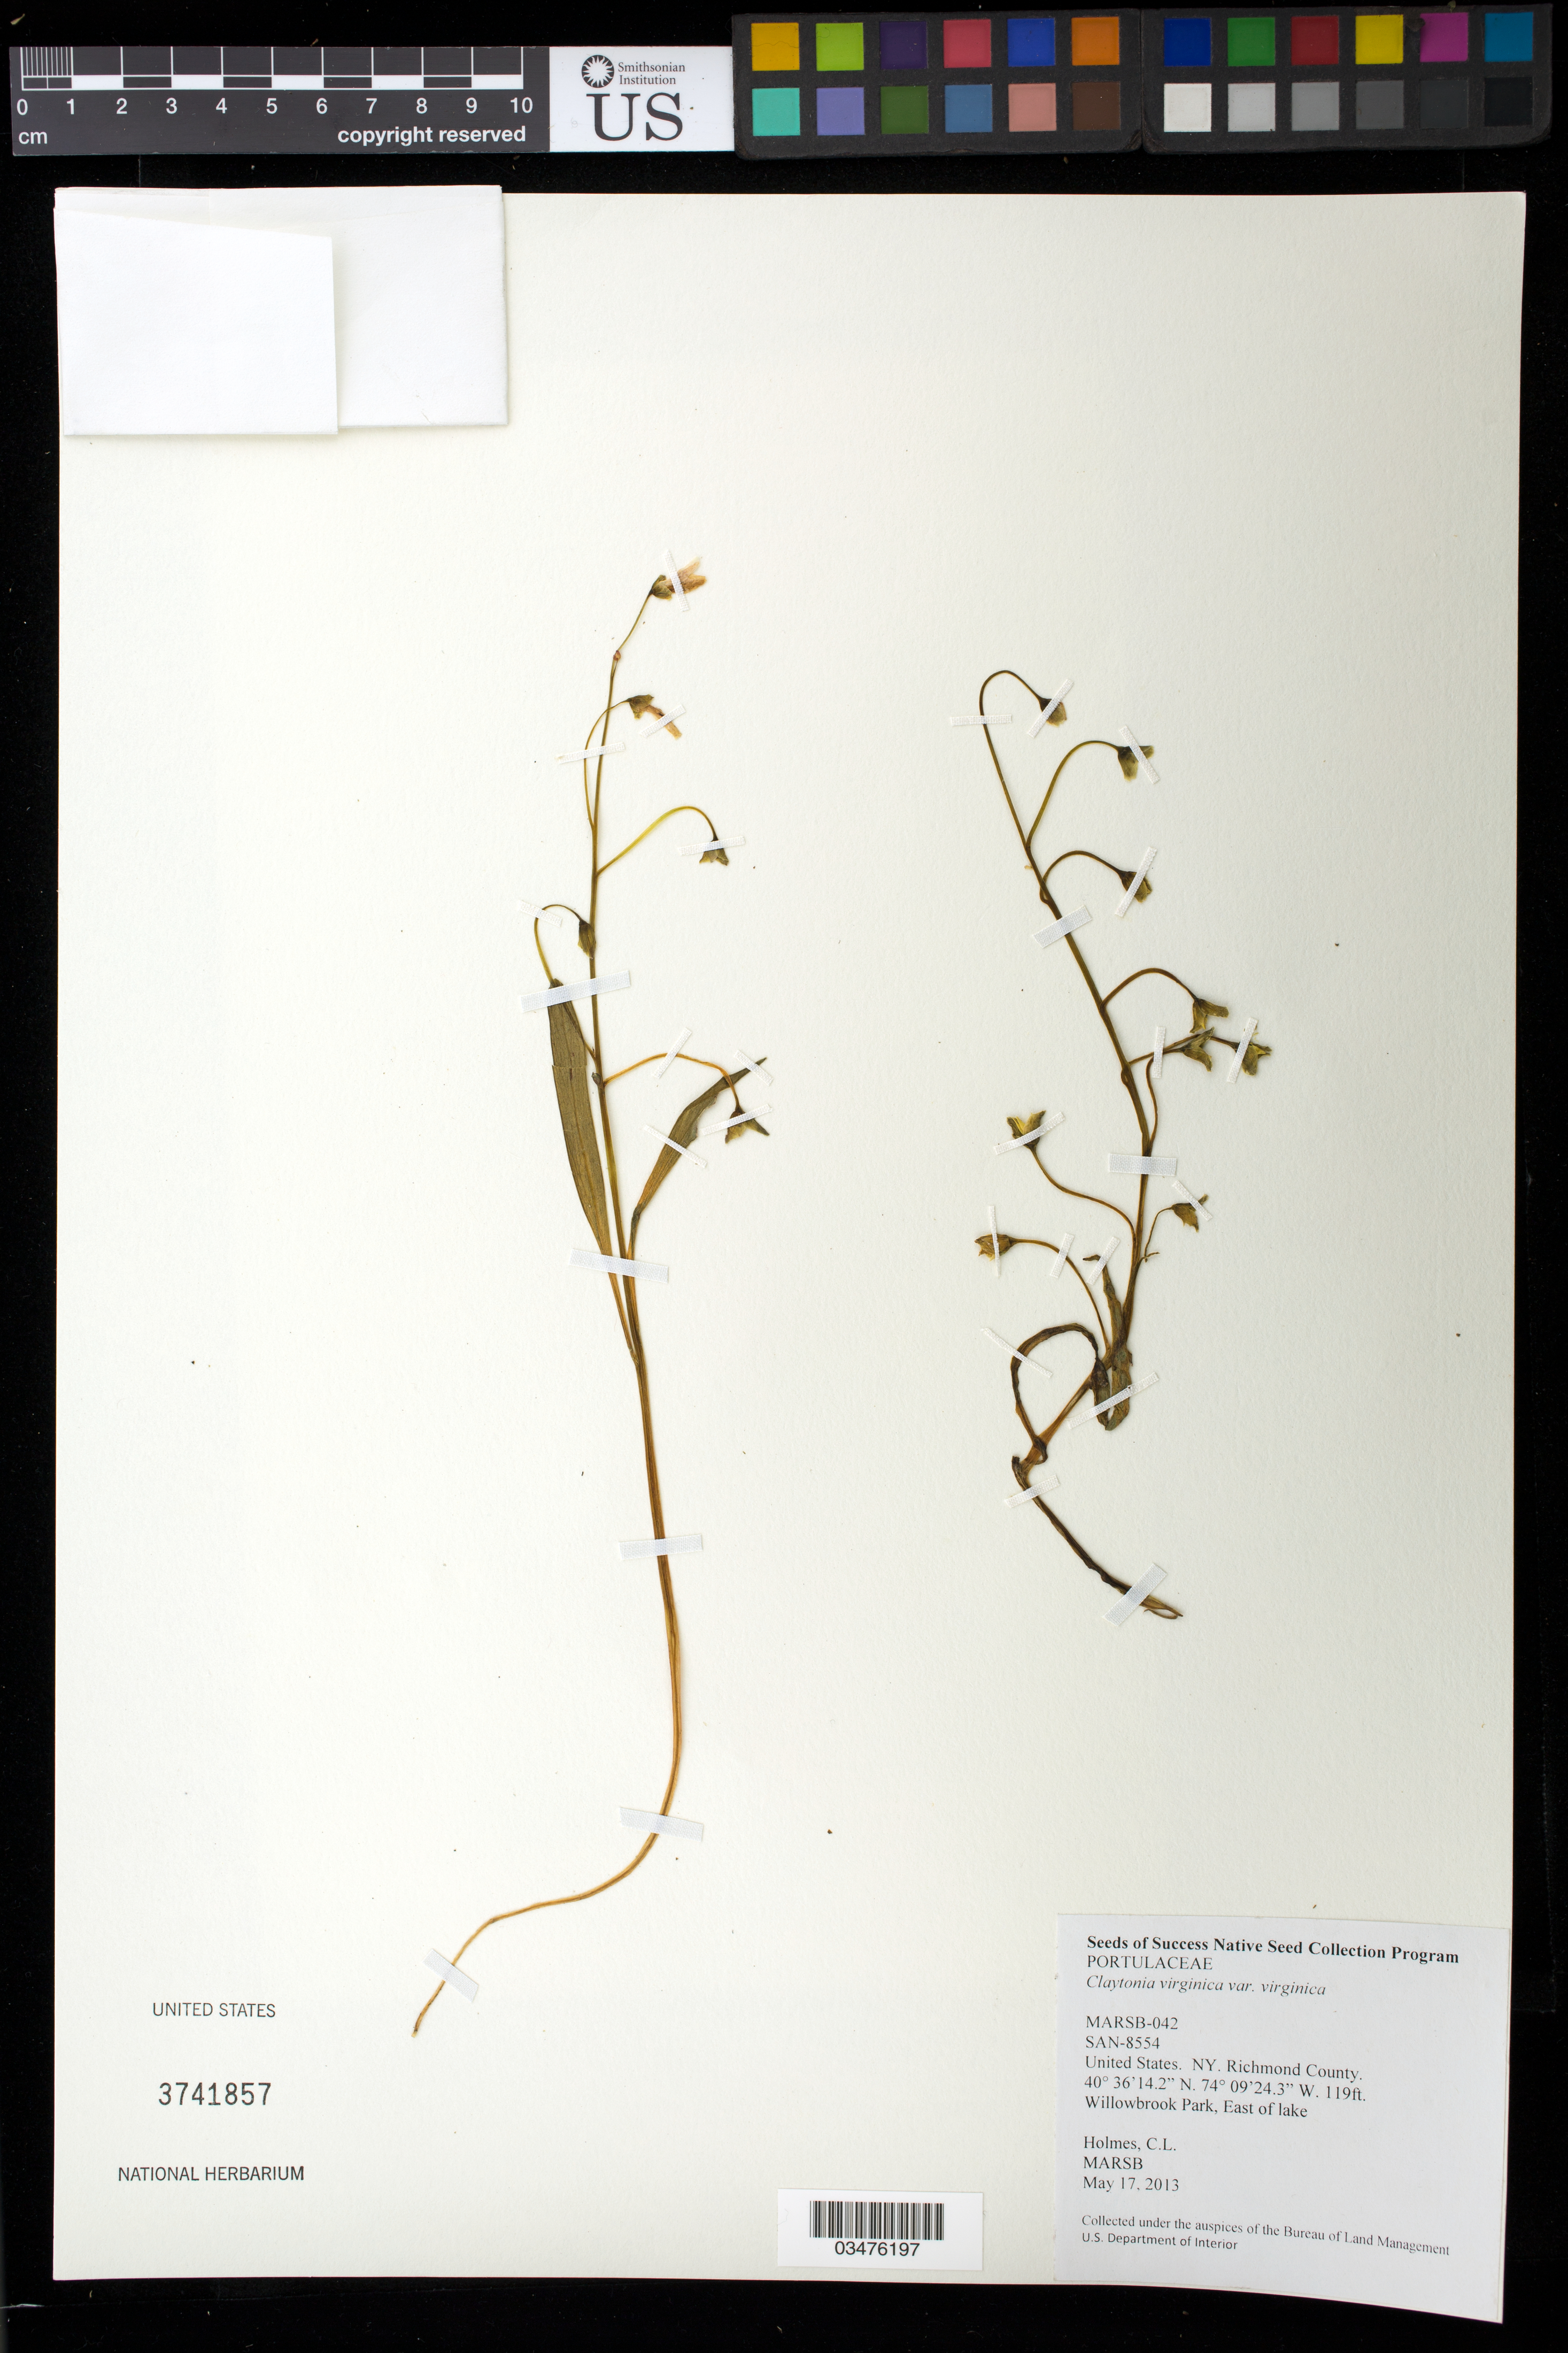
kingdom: Plantae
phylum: Tracheophyta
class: Magnoliopsida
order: Caryophyllales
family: Montiaceae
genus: Claytonia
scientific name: Claytonia virginica var. virginica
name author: L.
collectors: C. Holmes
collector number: MARSB-042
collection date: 2013-05-17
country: United States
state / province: New York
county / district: Richmond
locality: Willowbrook Park, East of lake.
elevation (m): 36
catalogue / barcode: US 3741857